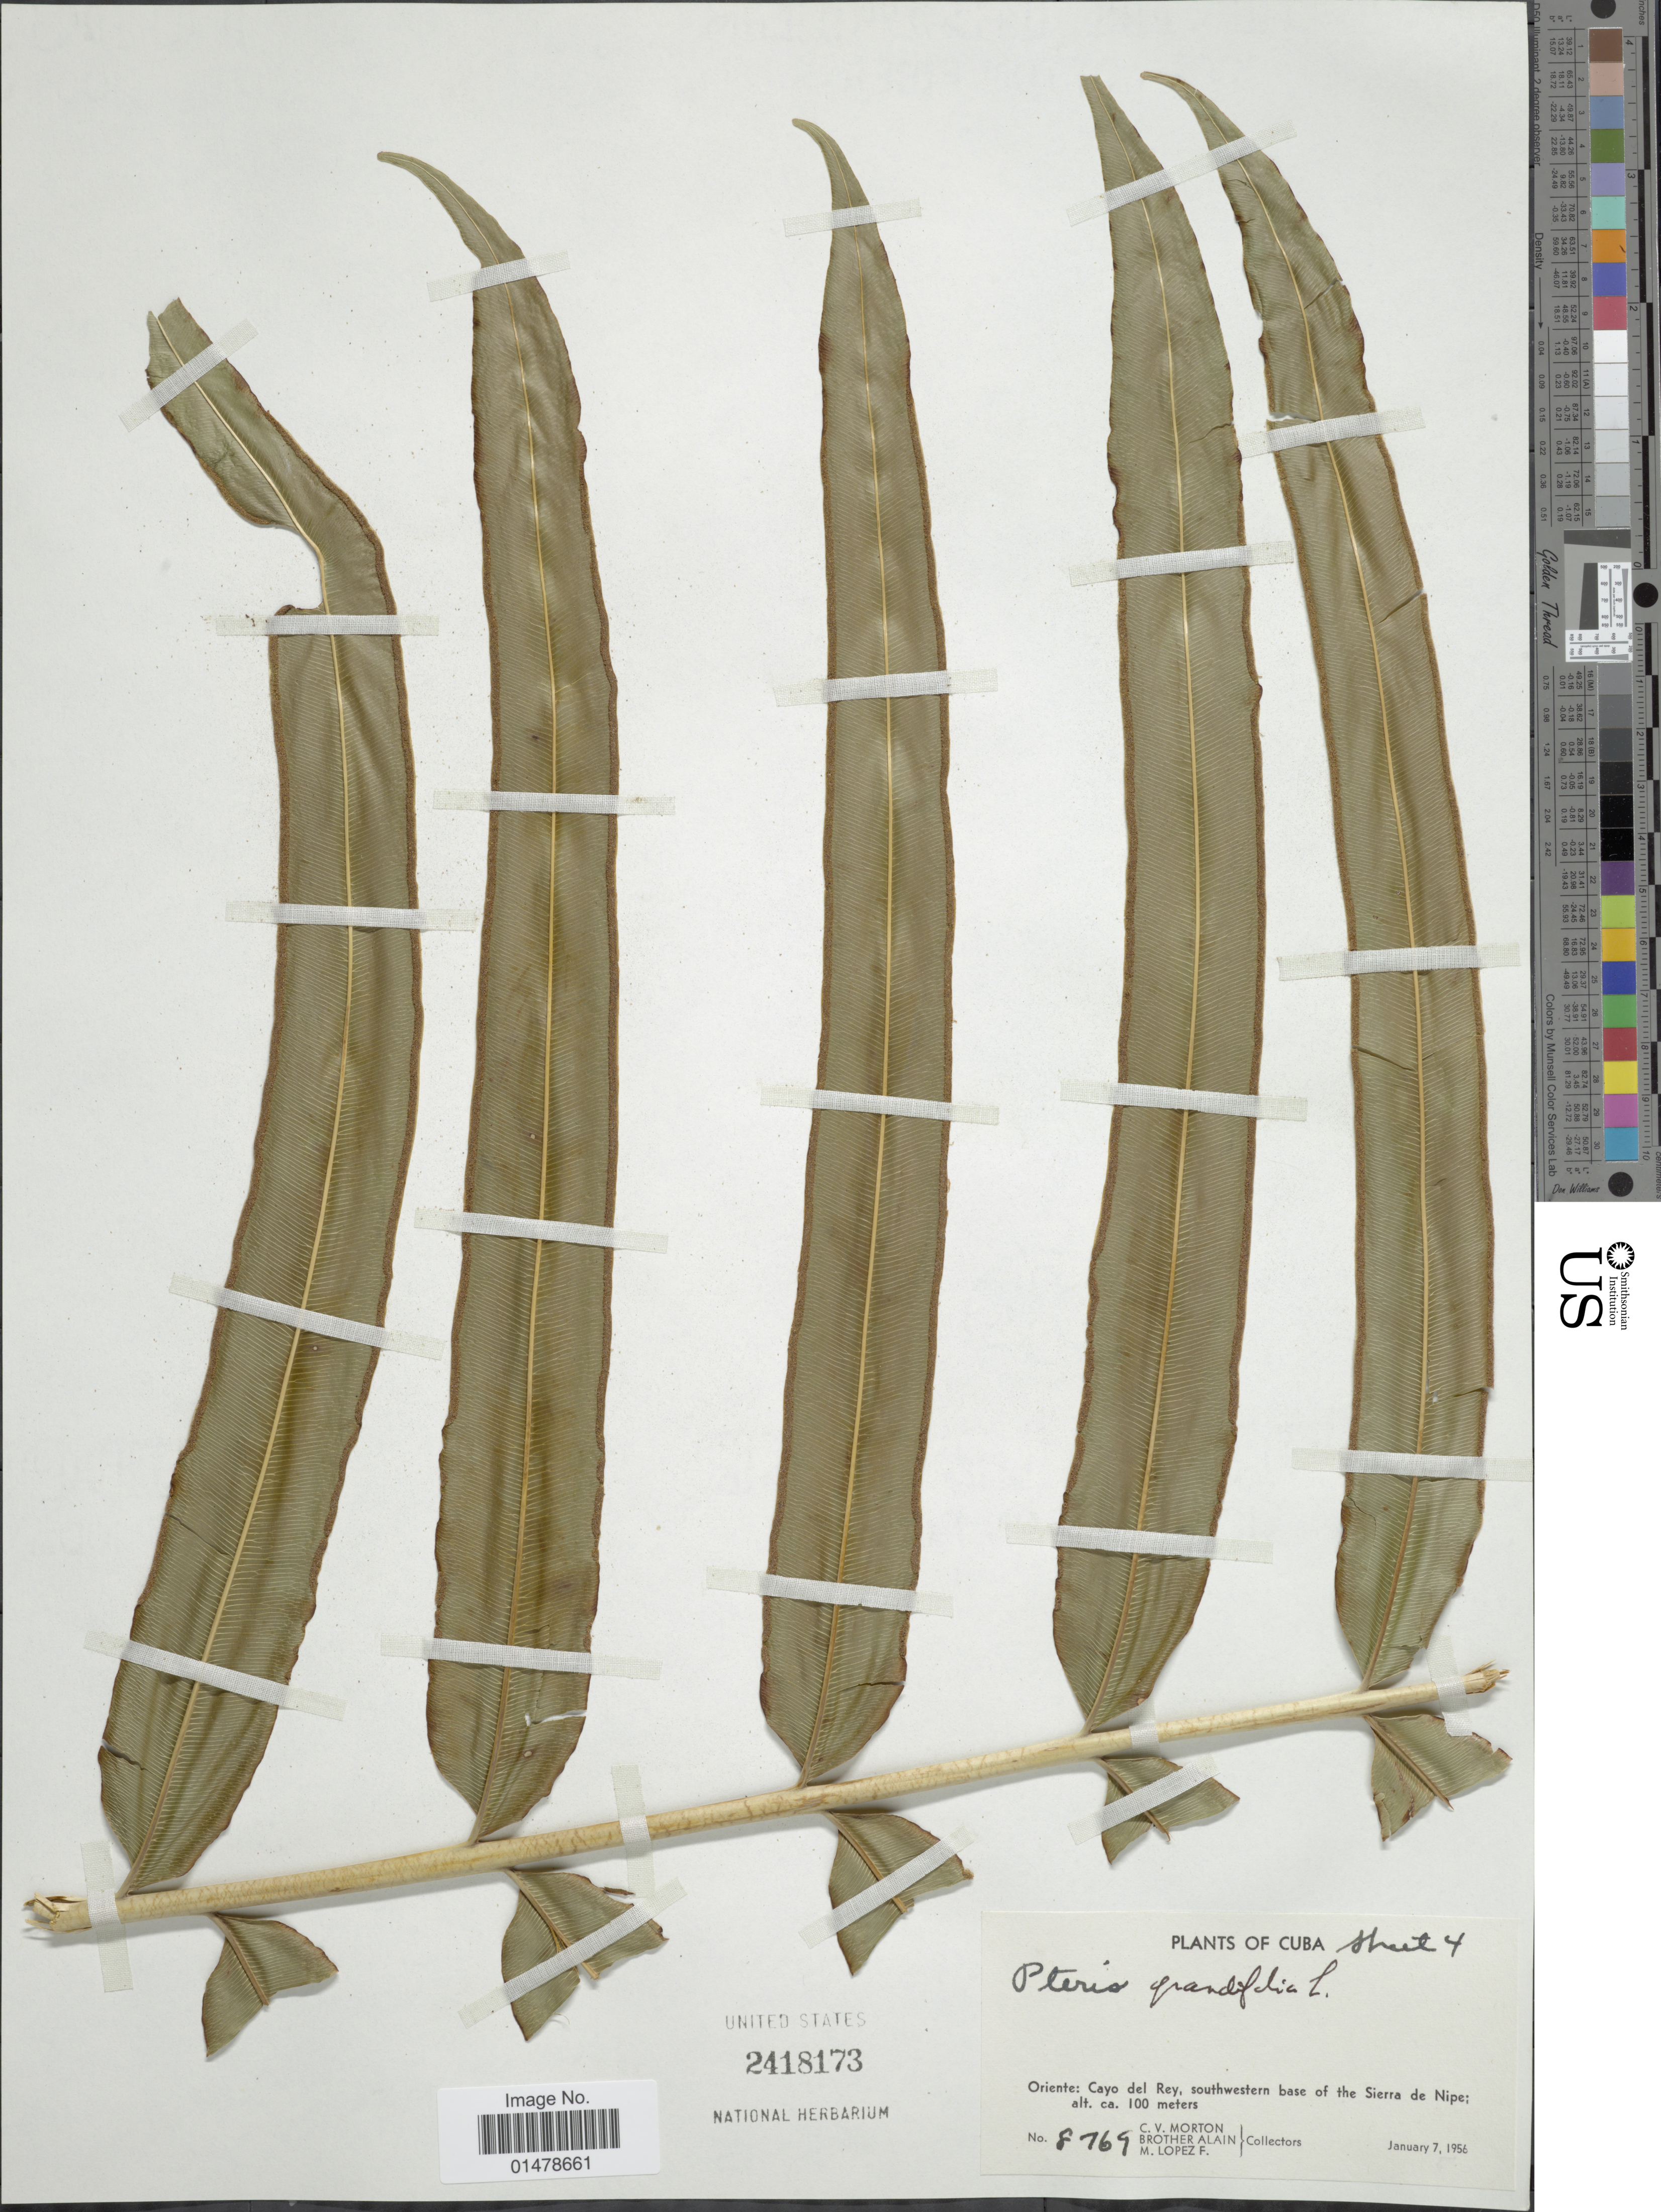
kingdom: Plantae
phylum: Tracheophyta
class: Polypodiopsida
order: Polypodiales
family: Pteridaceae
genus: Pteris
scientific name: Pteris grandifolia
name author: L.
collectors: C. V. Morton, Bro. Alain - DO NOT USE & M. López Figueiras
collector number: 8769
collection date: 1956-01-07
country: Cuba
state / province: Oriente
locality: Cayo del Rey, southwestern base of the Sierra de Nipe.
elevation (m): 100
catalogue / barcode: US 2418173